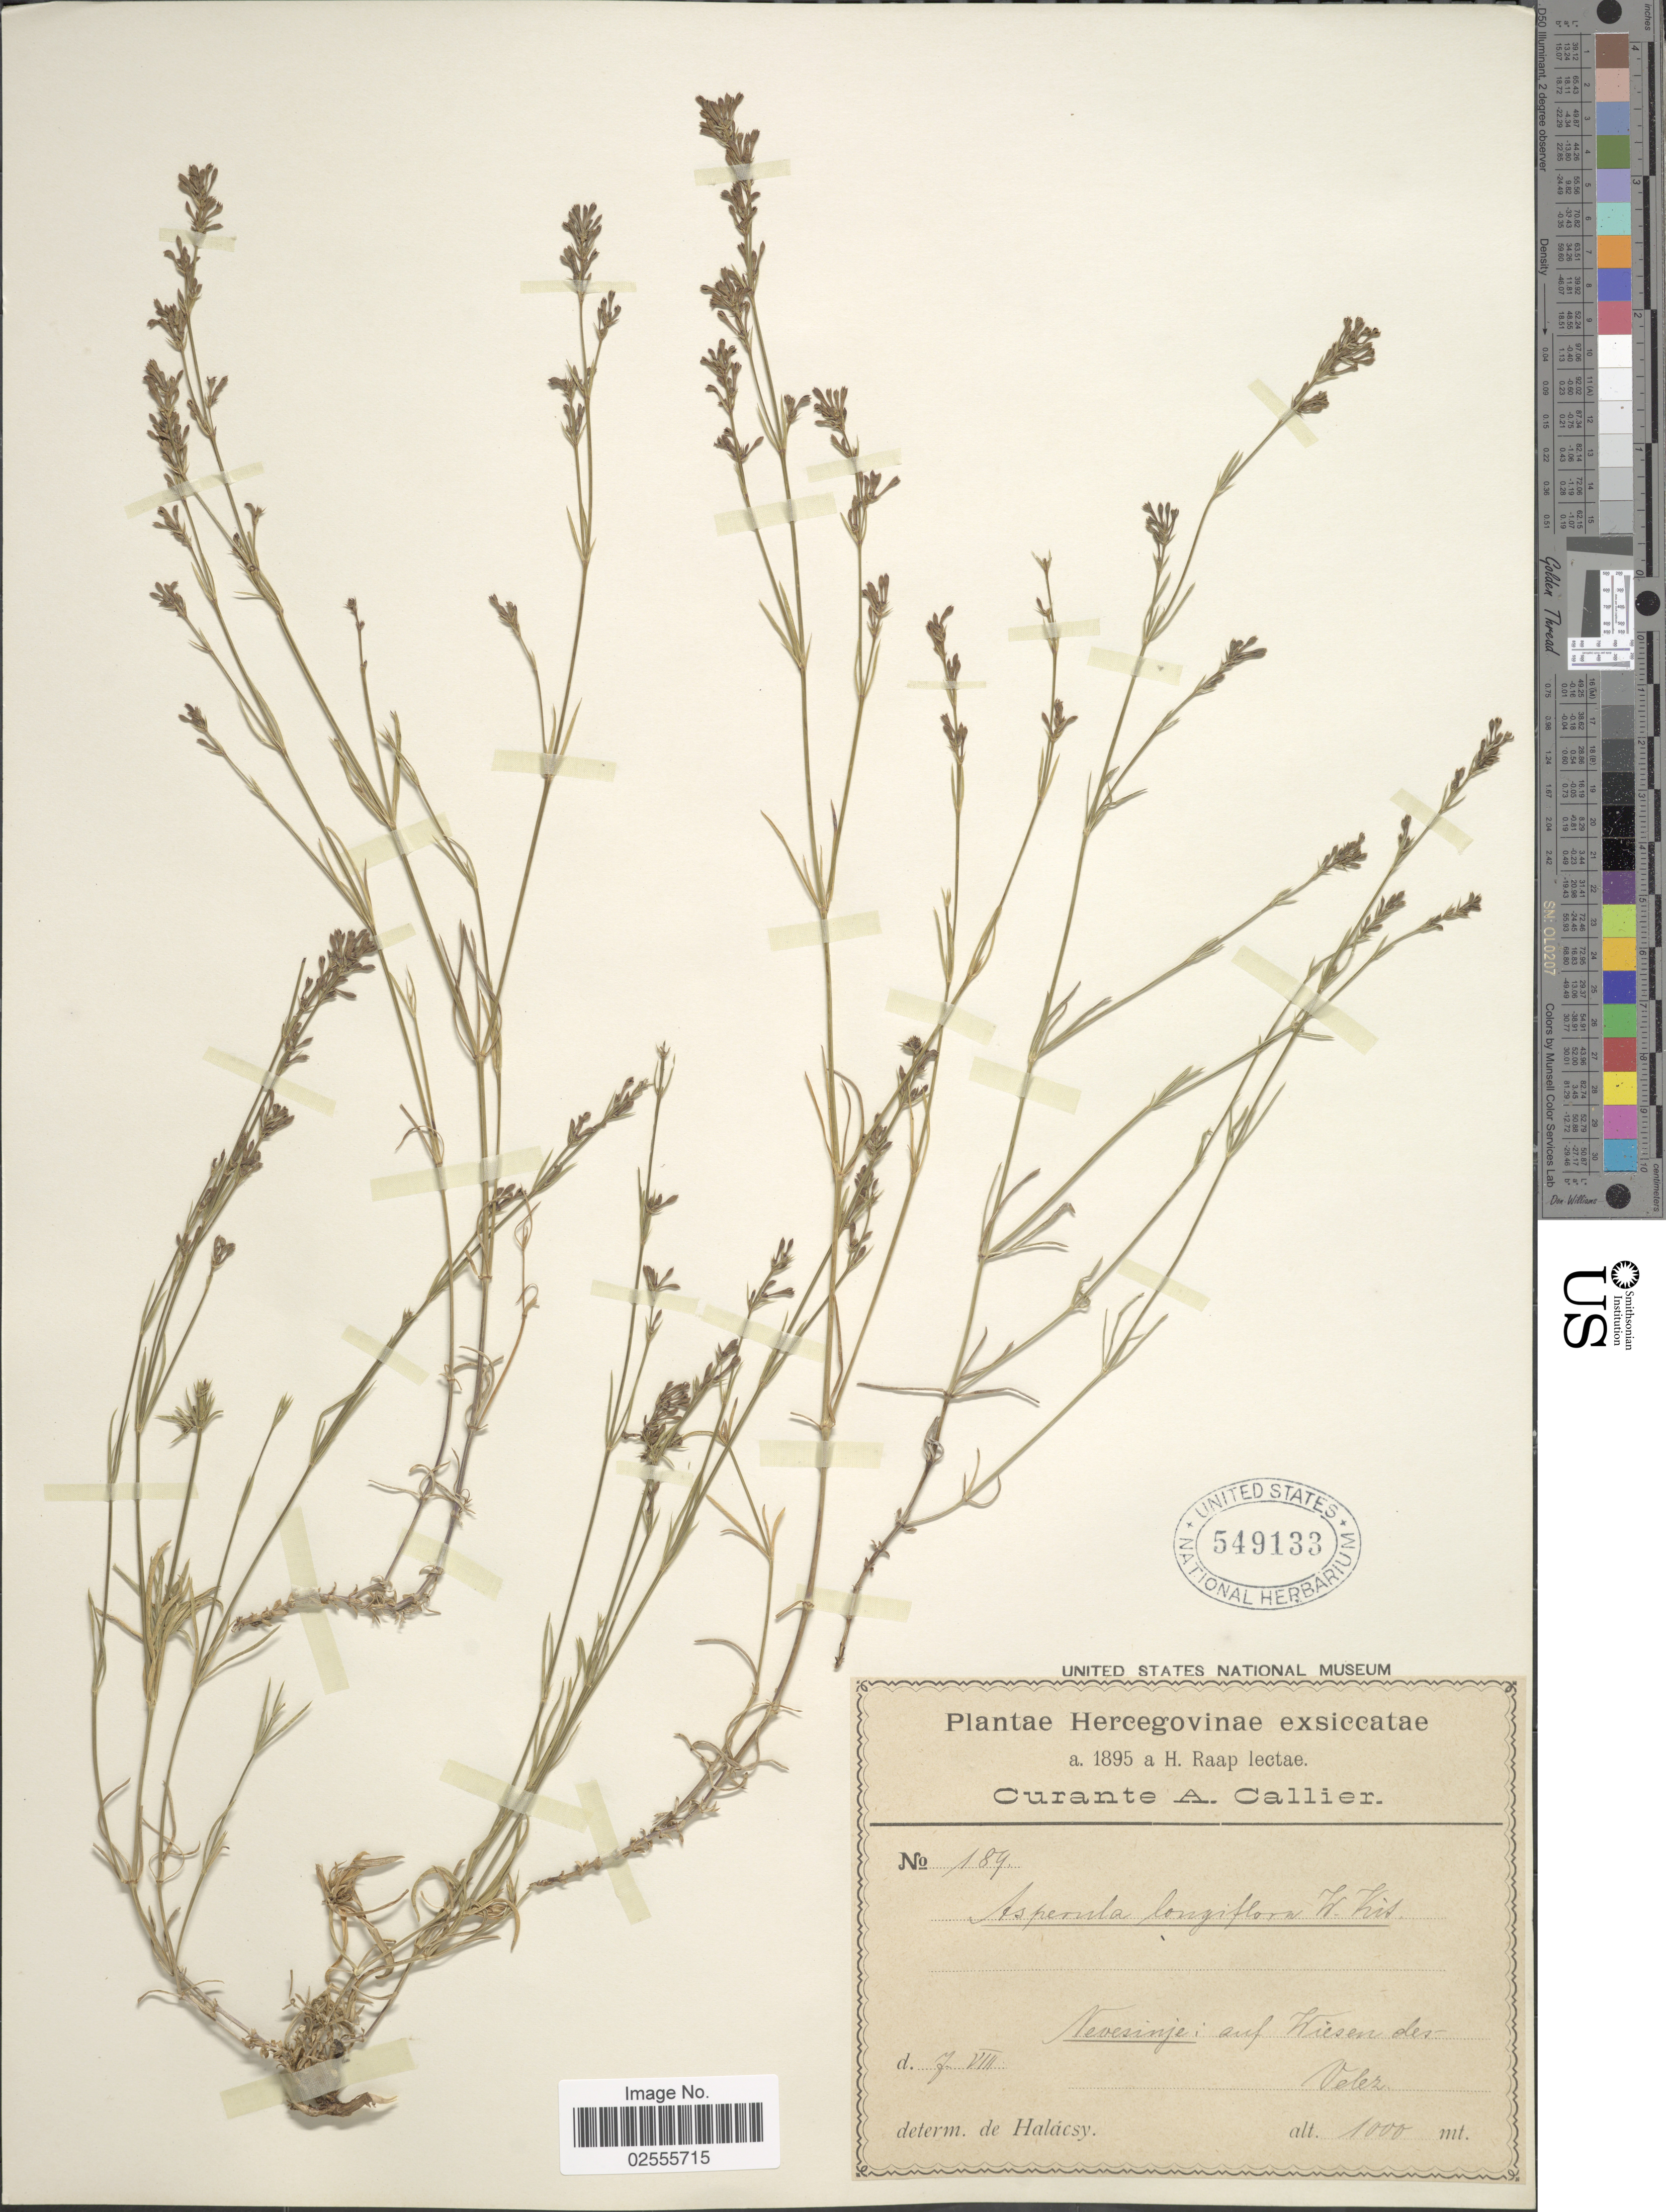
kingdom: Plantae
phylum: Tracheophyta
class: Magnoliopsida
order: Gentianales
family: Rubiaceae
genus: Asperula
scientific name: Asperula longiflora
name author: Waldst. & Kit.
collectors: H. Raap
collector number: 189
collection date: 1895-08-07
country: Bosnia and Herzegovina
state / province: Srpska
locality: Hercegovinae, Nevesinje: auf Wiesen des Velez.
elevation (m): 1000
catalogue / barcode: US 549133